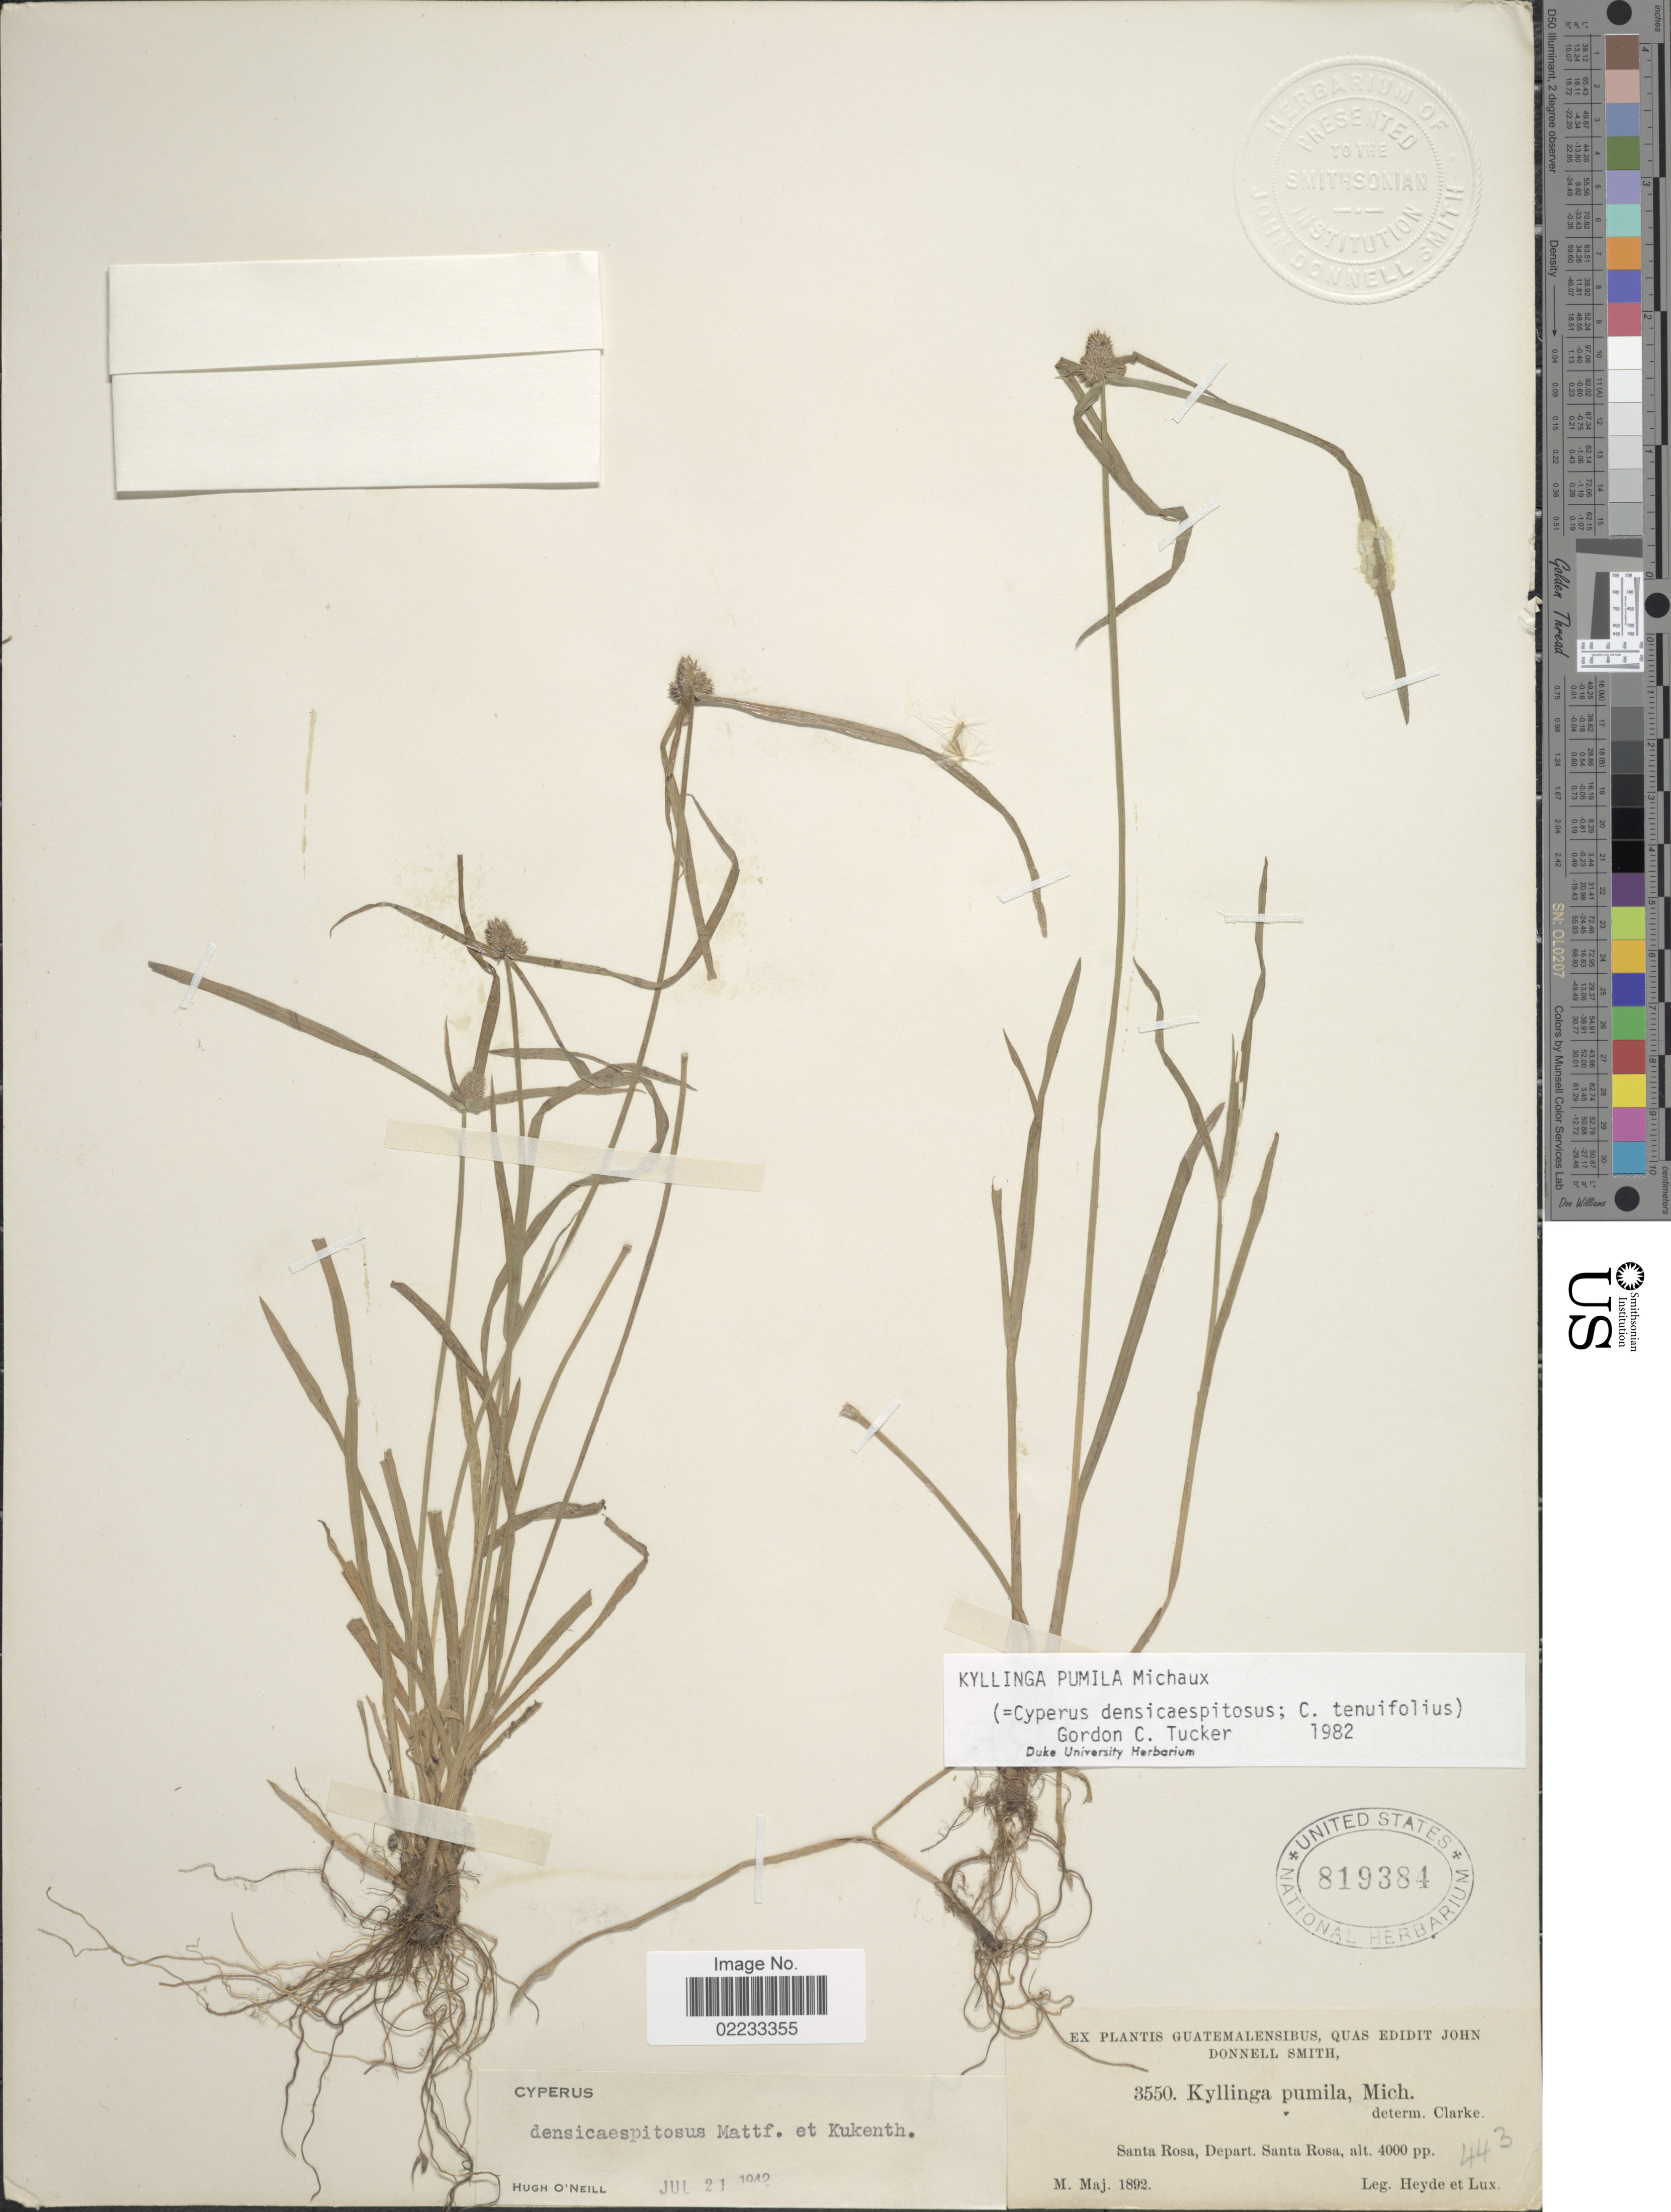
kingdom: Plantae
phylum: Tracheophyta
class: Liliopsida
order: Poales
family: Cyperaceae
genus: Cyperus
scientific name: Cyperus hortensis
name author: (Salzm. ex Steud.) Dorr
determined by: Strong, Mark T., (BOT), Smithsonian Institution - National Museum of Natural History (UNITED STATES)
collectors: Heyde & Lux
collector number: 3550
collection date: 1892-05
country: Guatemala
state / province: Santa Rosa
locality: Santa Rosa.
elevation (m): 1219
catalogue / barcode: US 819384